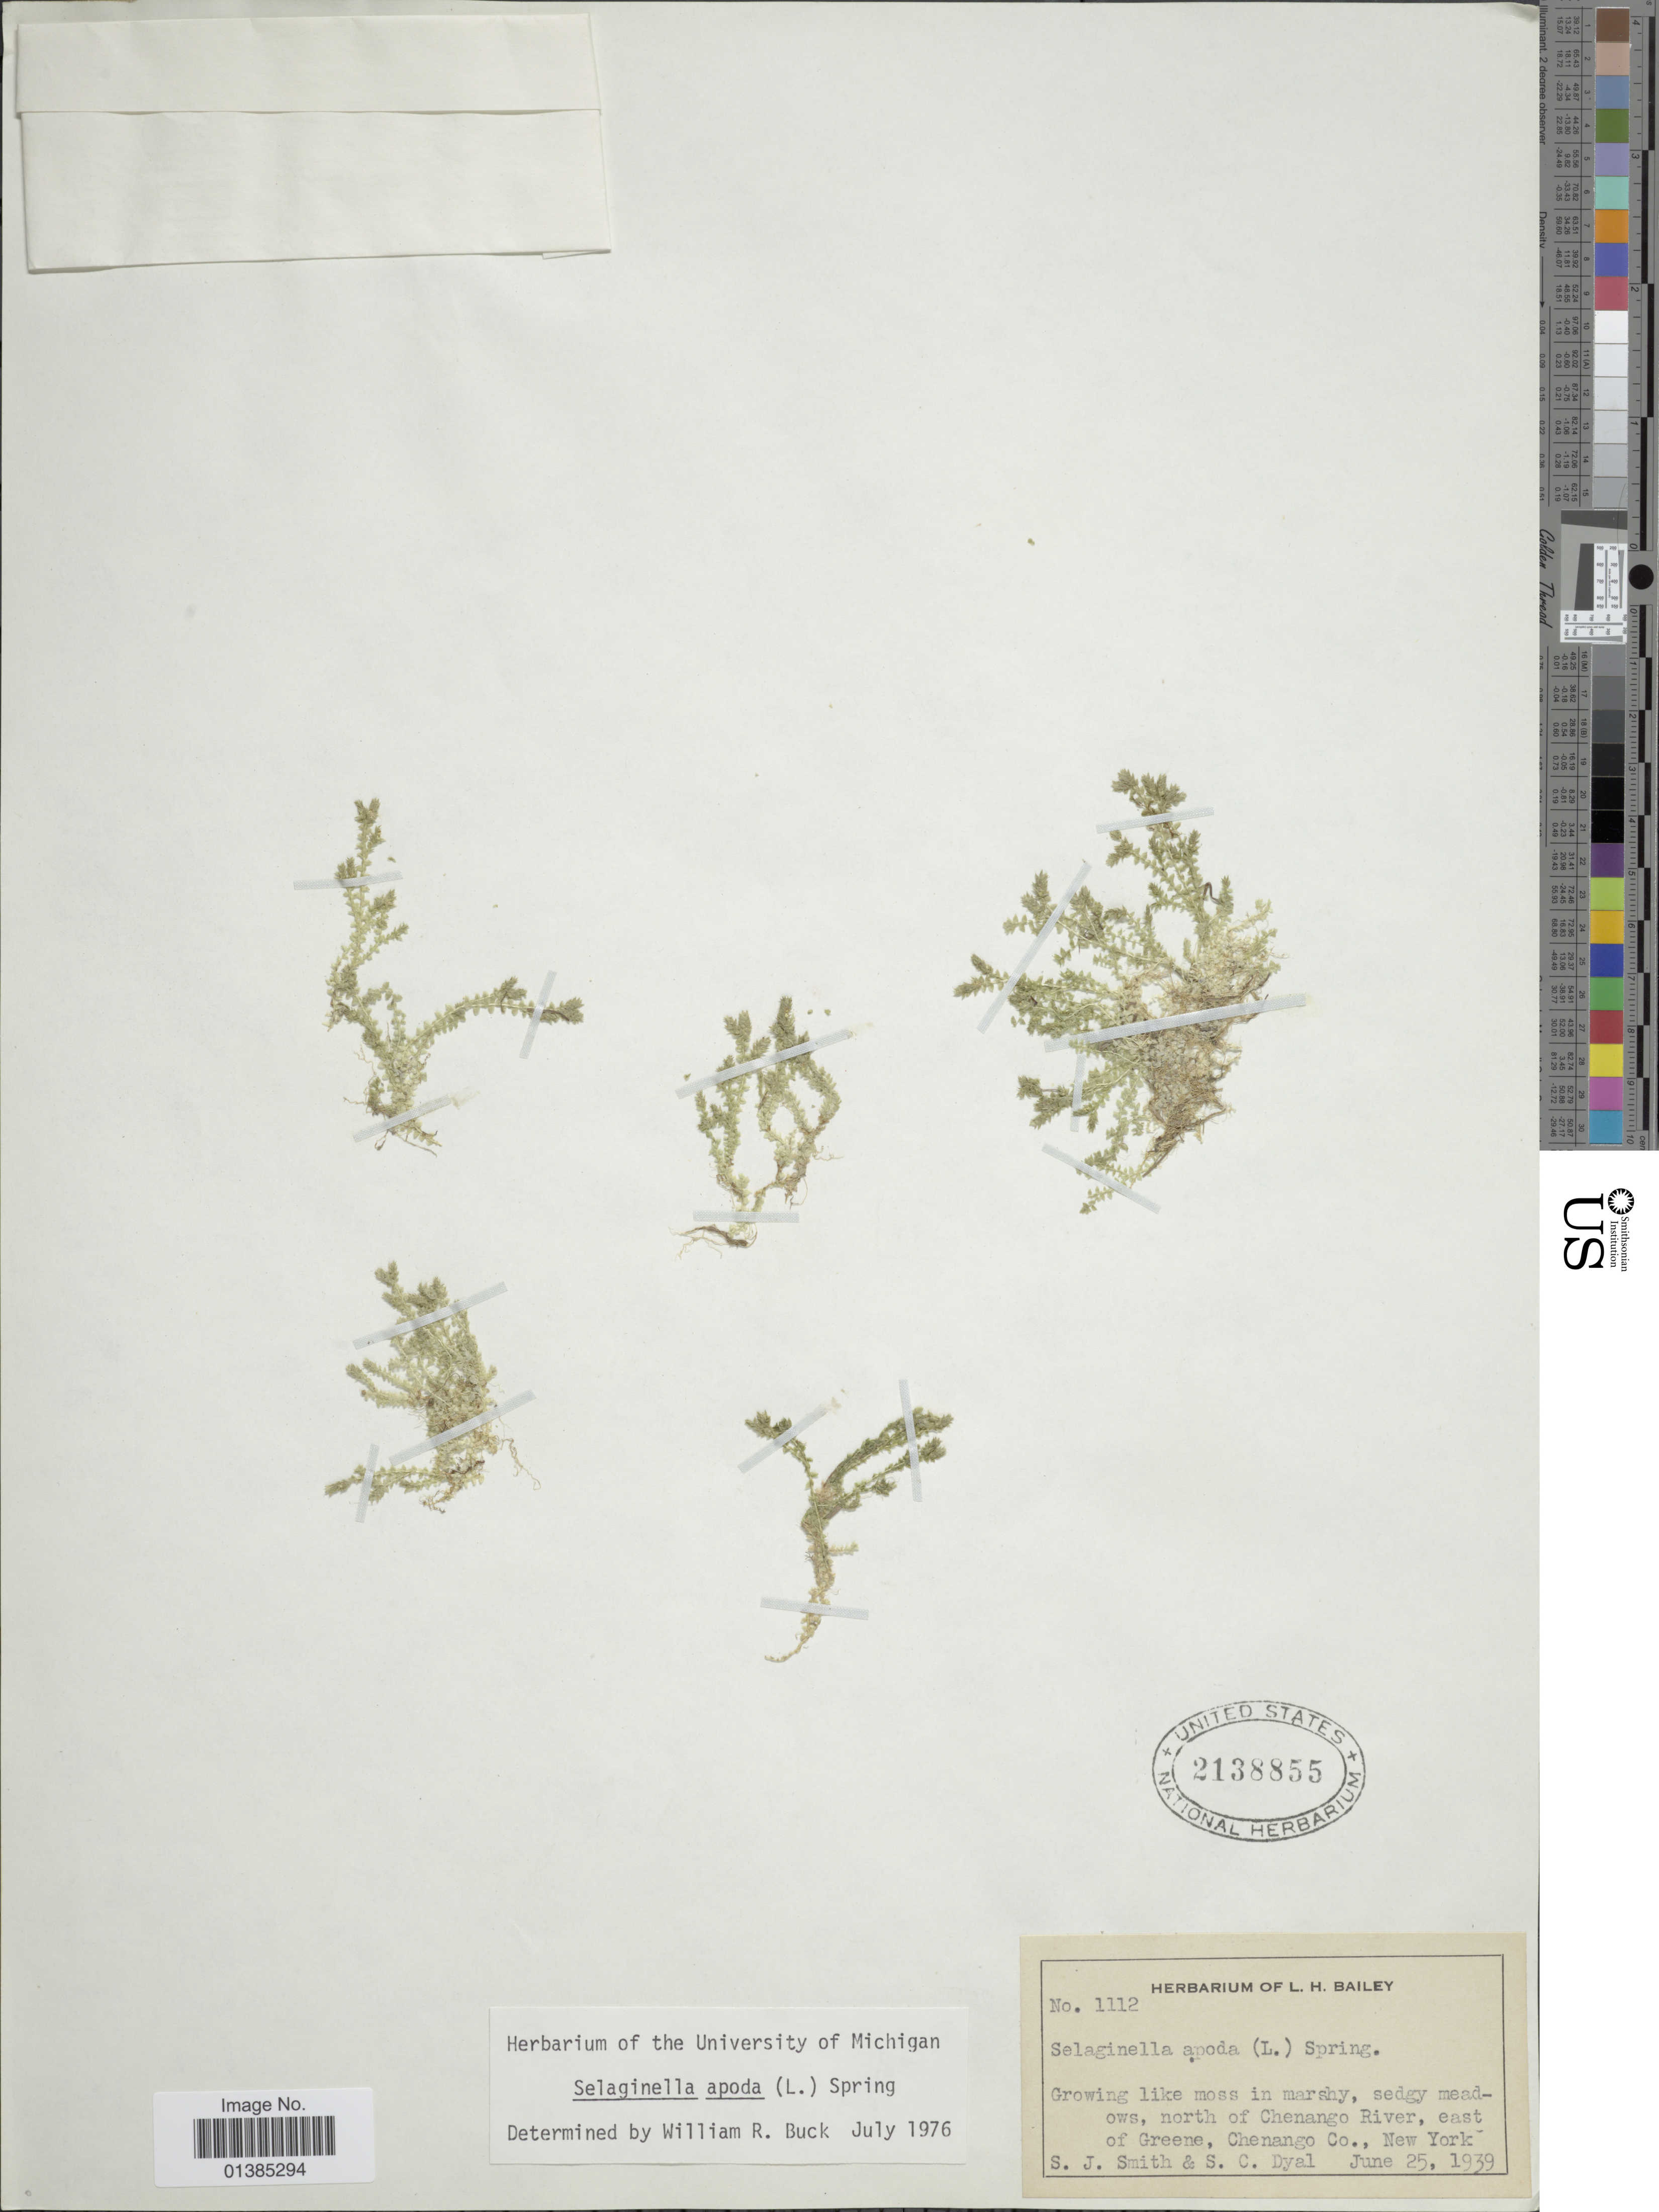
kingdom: Plantae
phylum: Tracheophyta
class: Lycopodiopsida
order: Selaginellales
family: Selaginellaceae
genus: Selaginella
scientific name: Selaginella apus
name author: Spring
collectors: S. Smith & S. Dyal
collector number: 1112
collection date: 1939-06-25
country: United States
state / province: New York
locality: North of Chenango River, east of Greene, Chenango Co.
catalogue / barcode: US 2138855